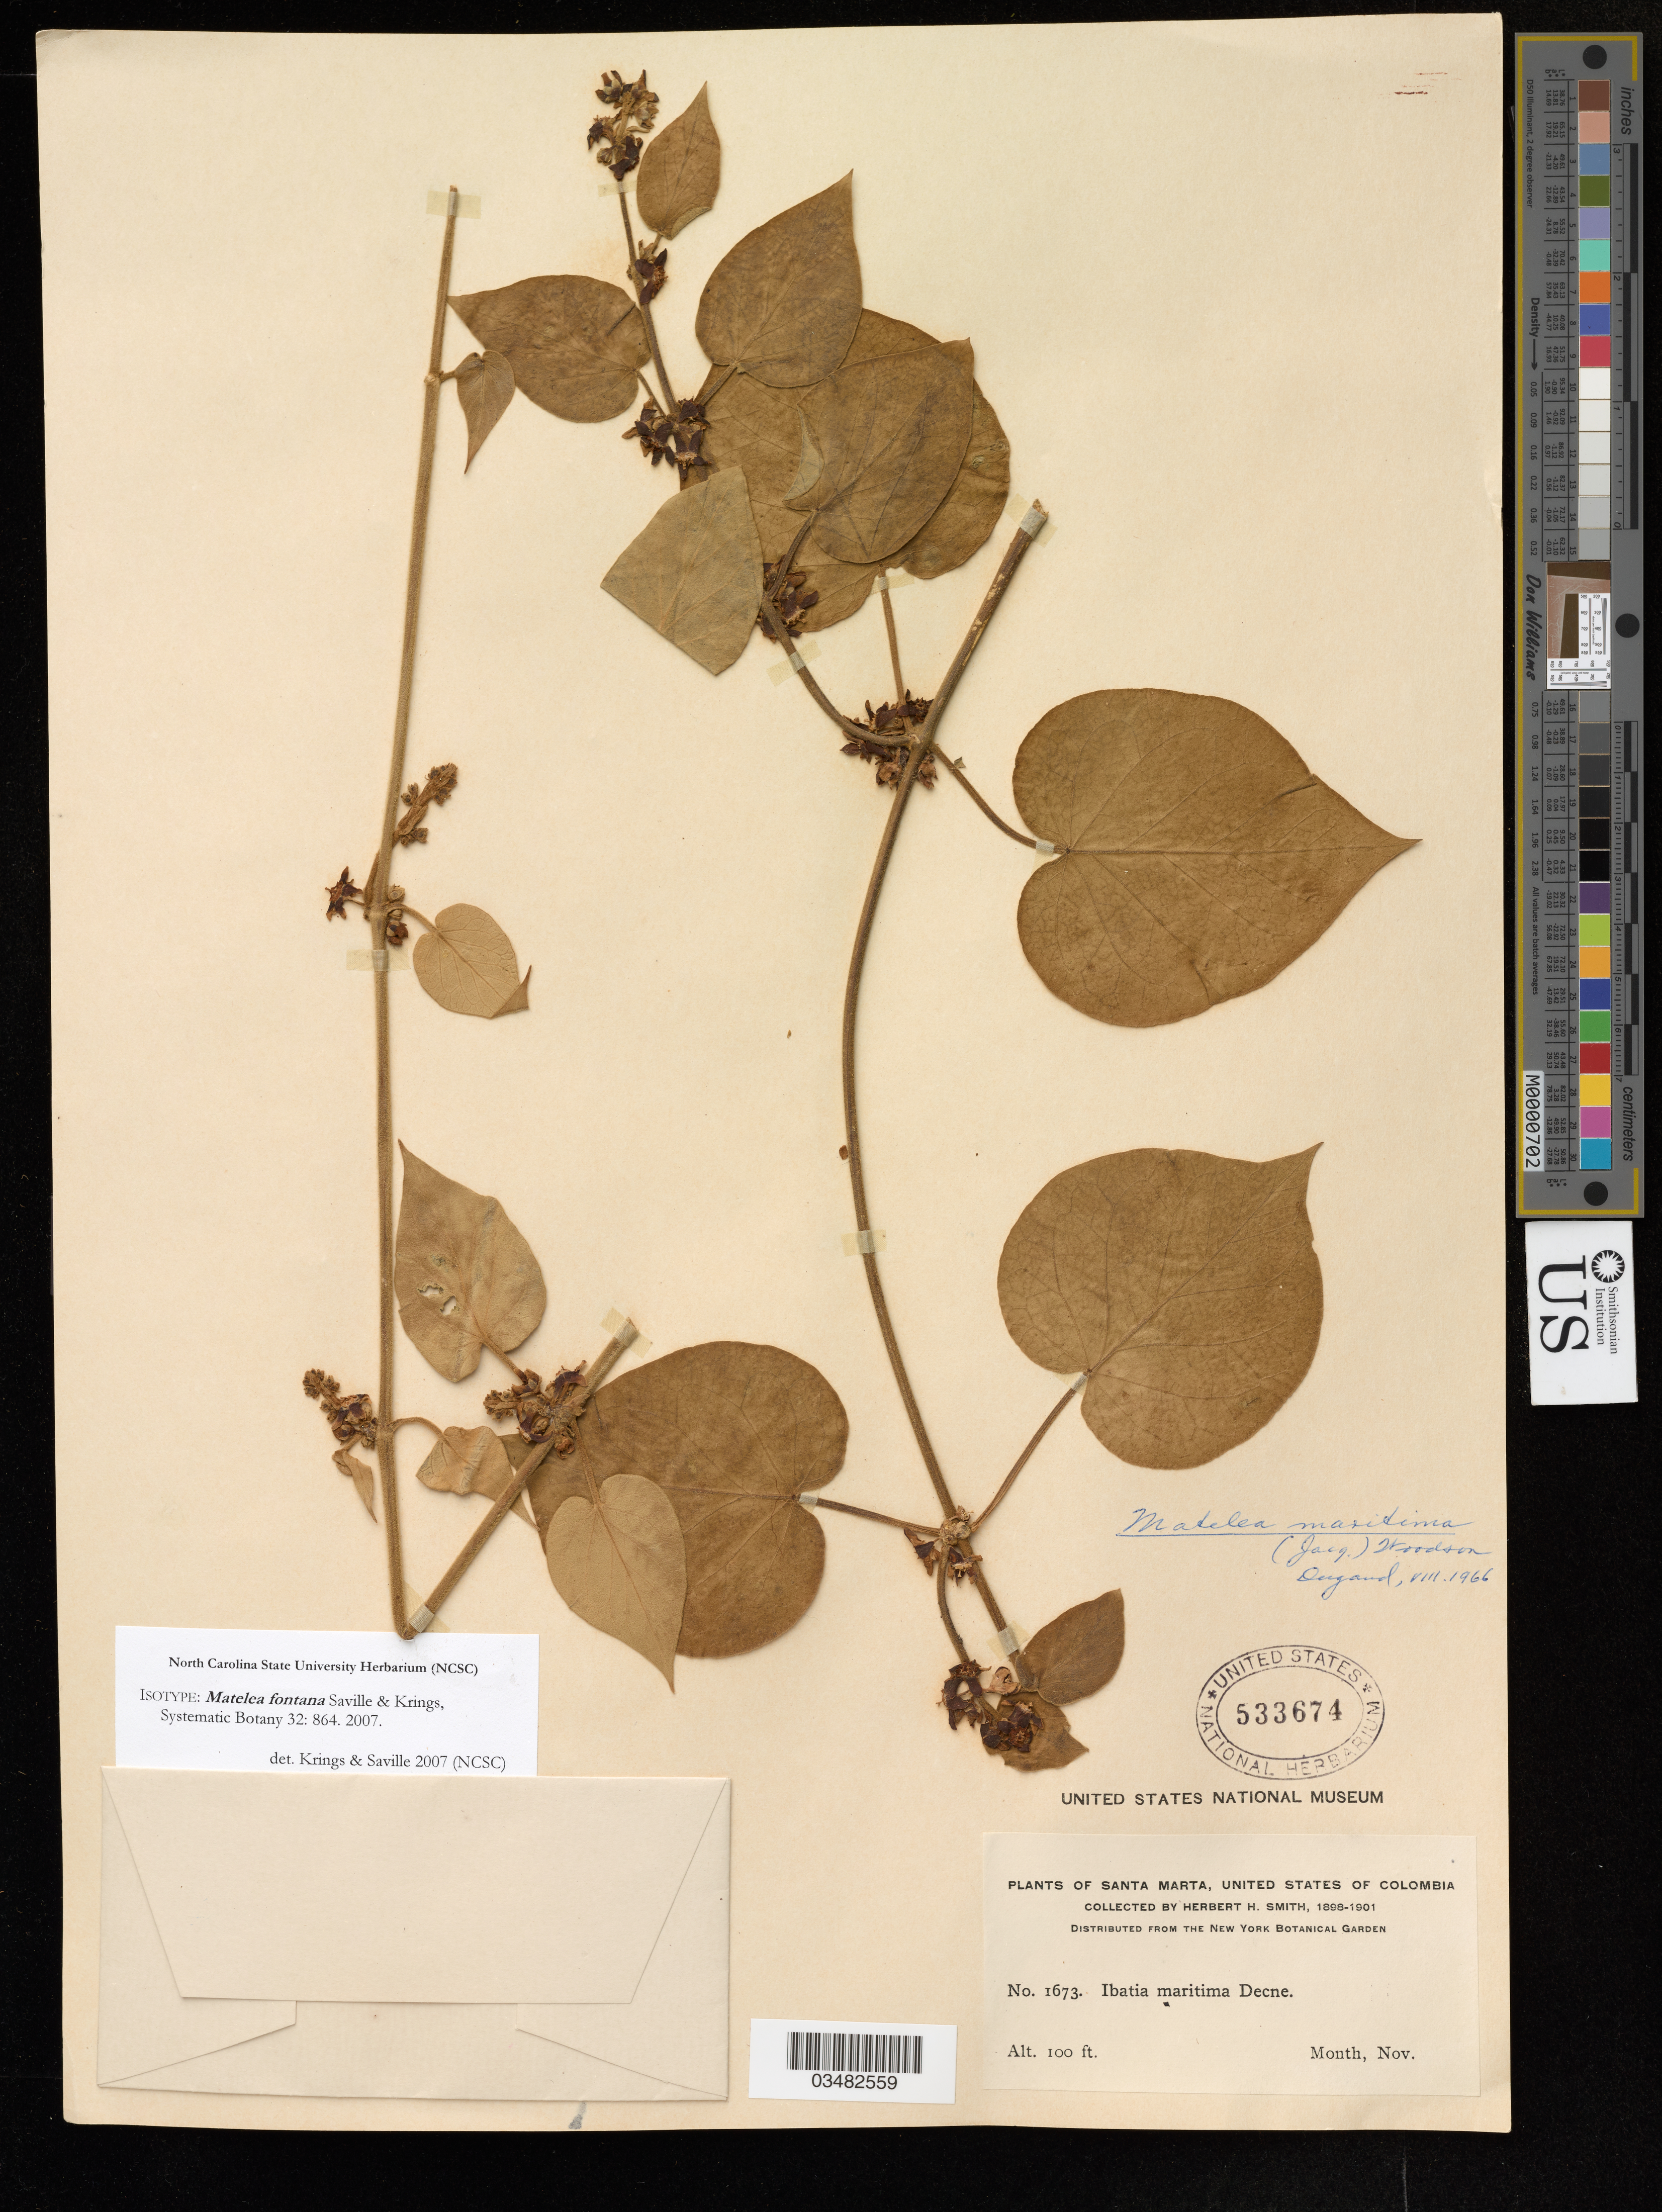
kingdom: Plantae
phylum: Tracheophyta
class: Magnoliopsida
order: Gentianales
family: Apocynaceae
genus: Matelea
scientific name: Matelea fontana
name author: Saville & Krings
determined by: Krings, A.; Saville, A. C.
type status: Isotype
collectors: Herbert H. Smith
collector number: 1673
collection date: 1898/1901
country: Colombia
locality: Santa Marta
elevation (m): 30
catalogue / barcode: US 533674